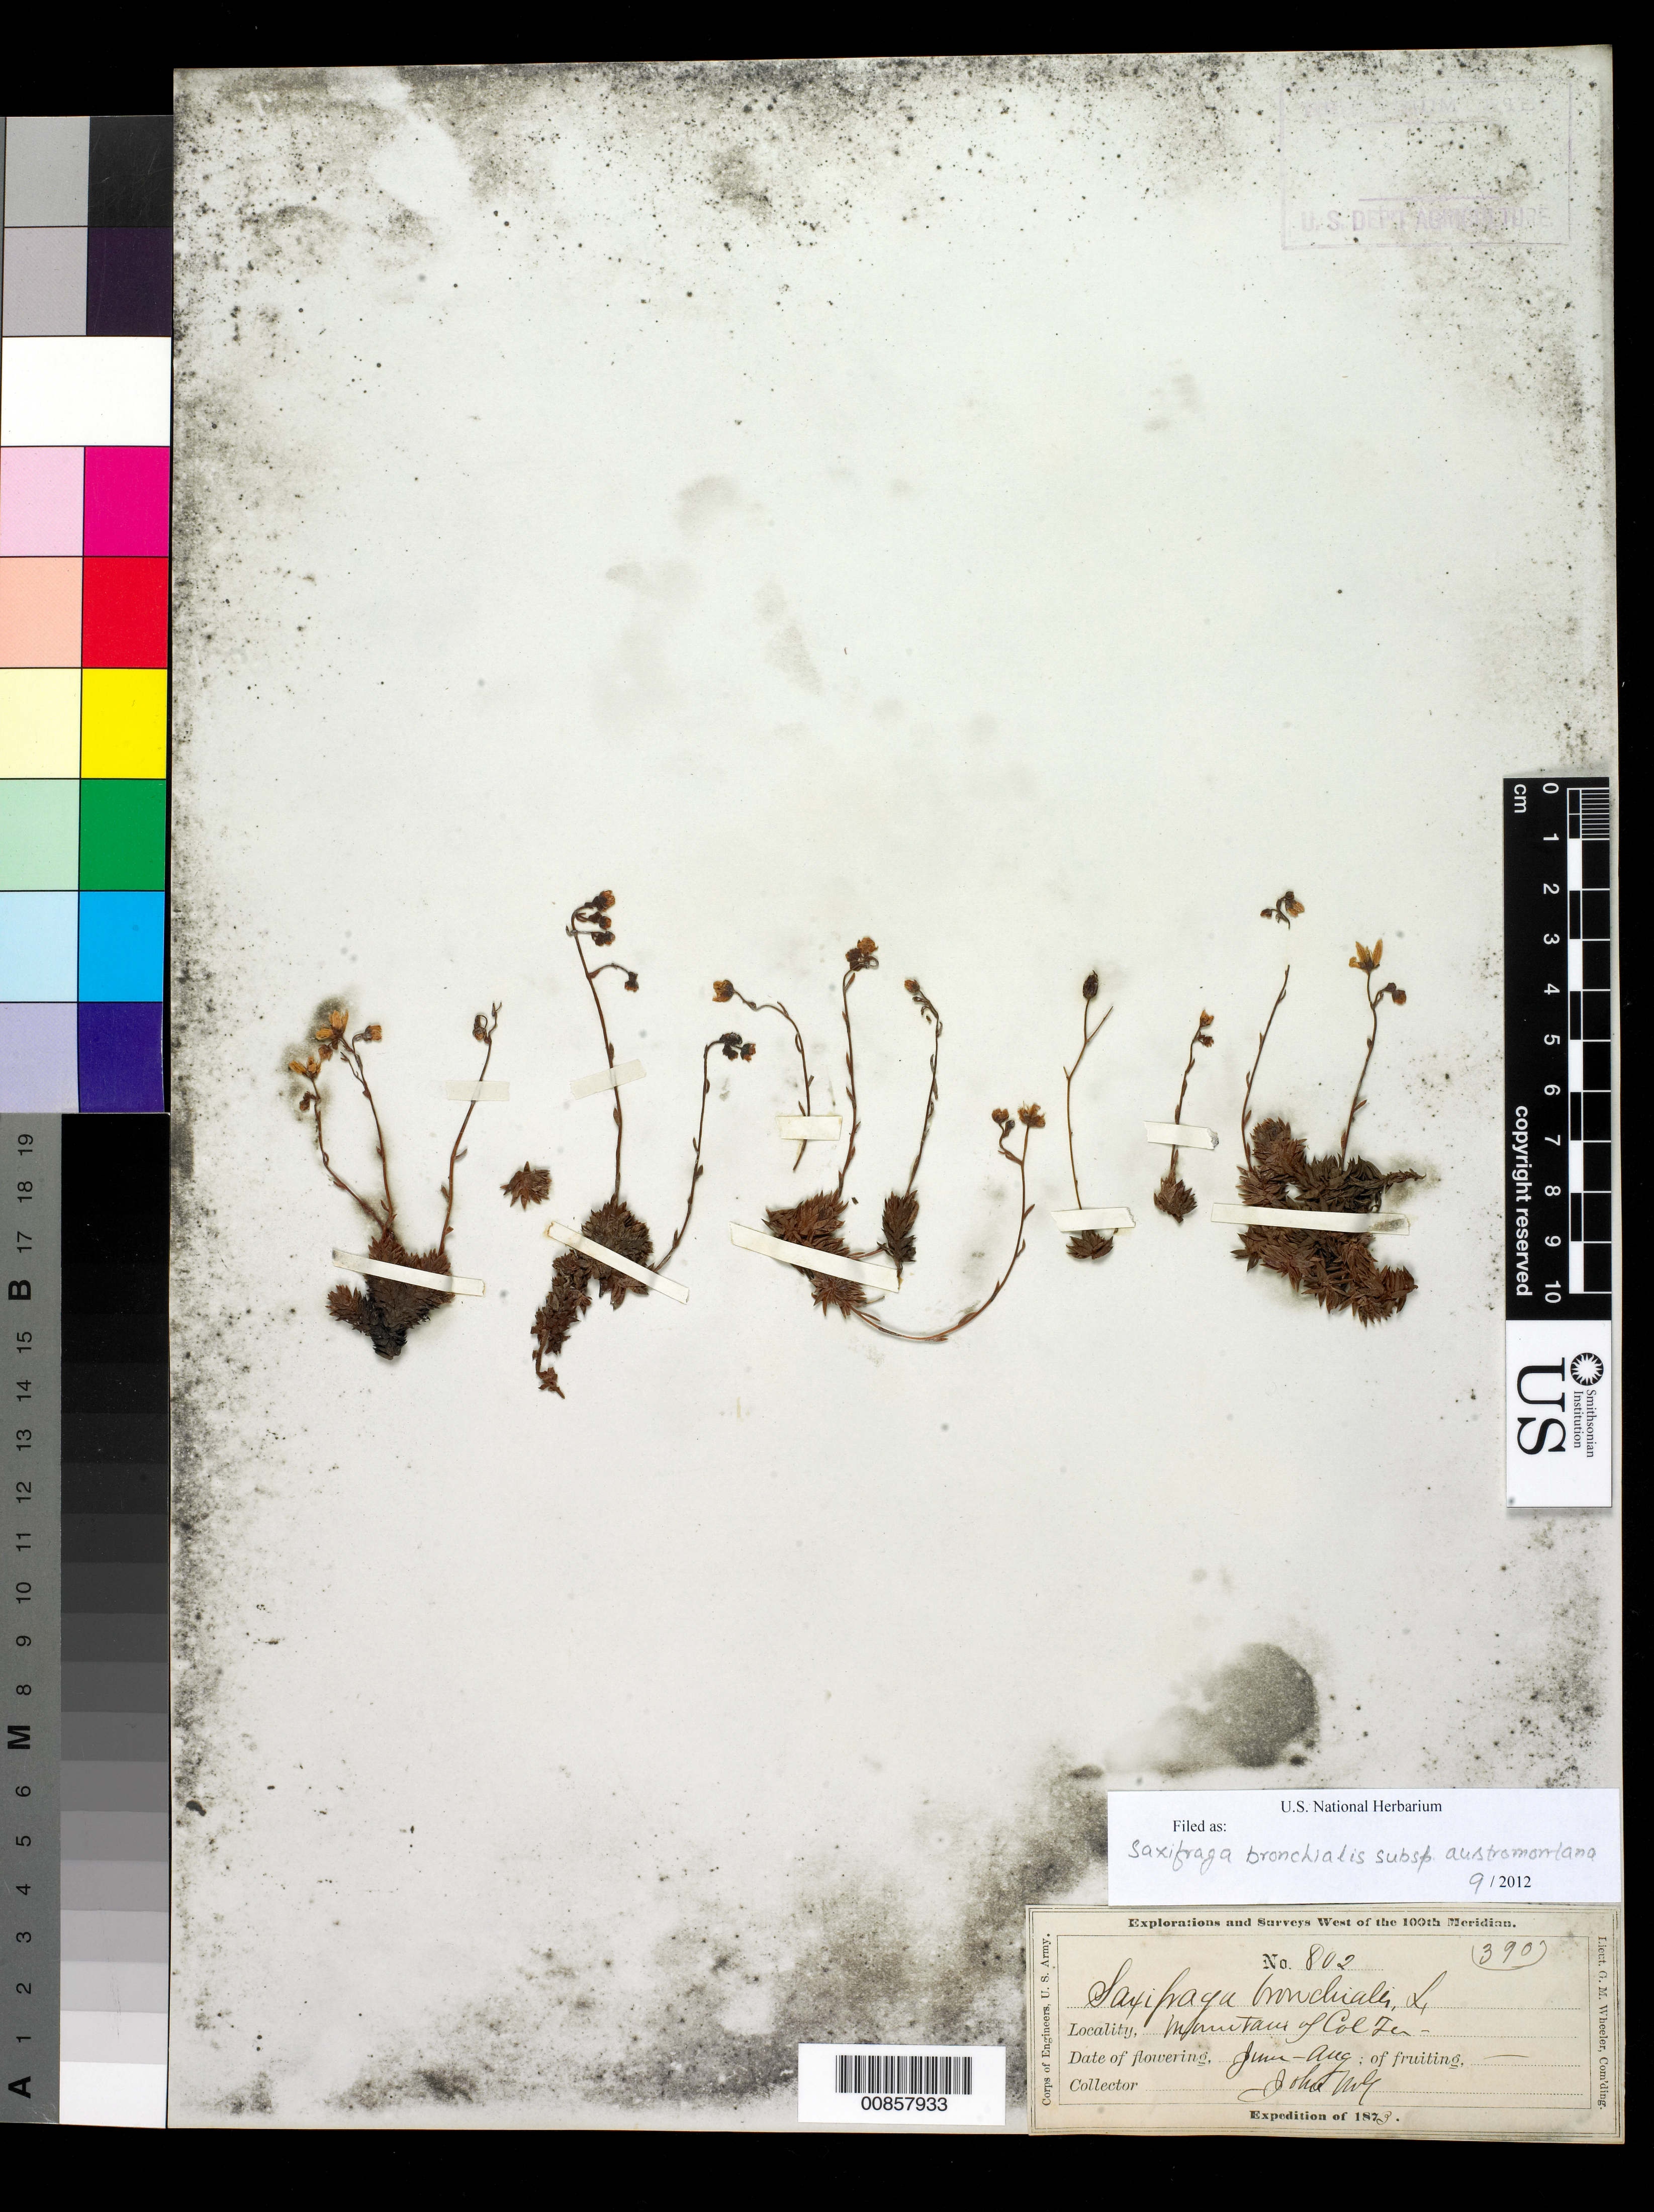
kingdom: Plantae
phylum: Tracheophyta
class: Magnoliopsida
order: Saxifragales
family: Saxifragaceae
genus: Saxifraga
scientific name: Saxifraga bronchialis subsp. austromontana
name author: (Wiegand) Piper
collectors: J. Wolf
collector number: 802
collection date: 1873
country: United States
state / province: Colorado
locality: Mountain of Colorado Terr.